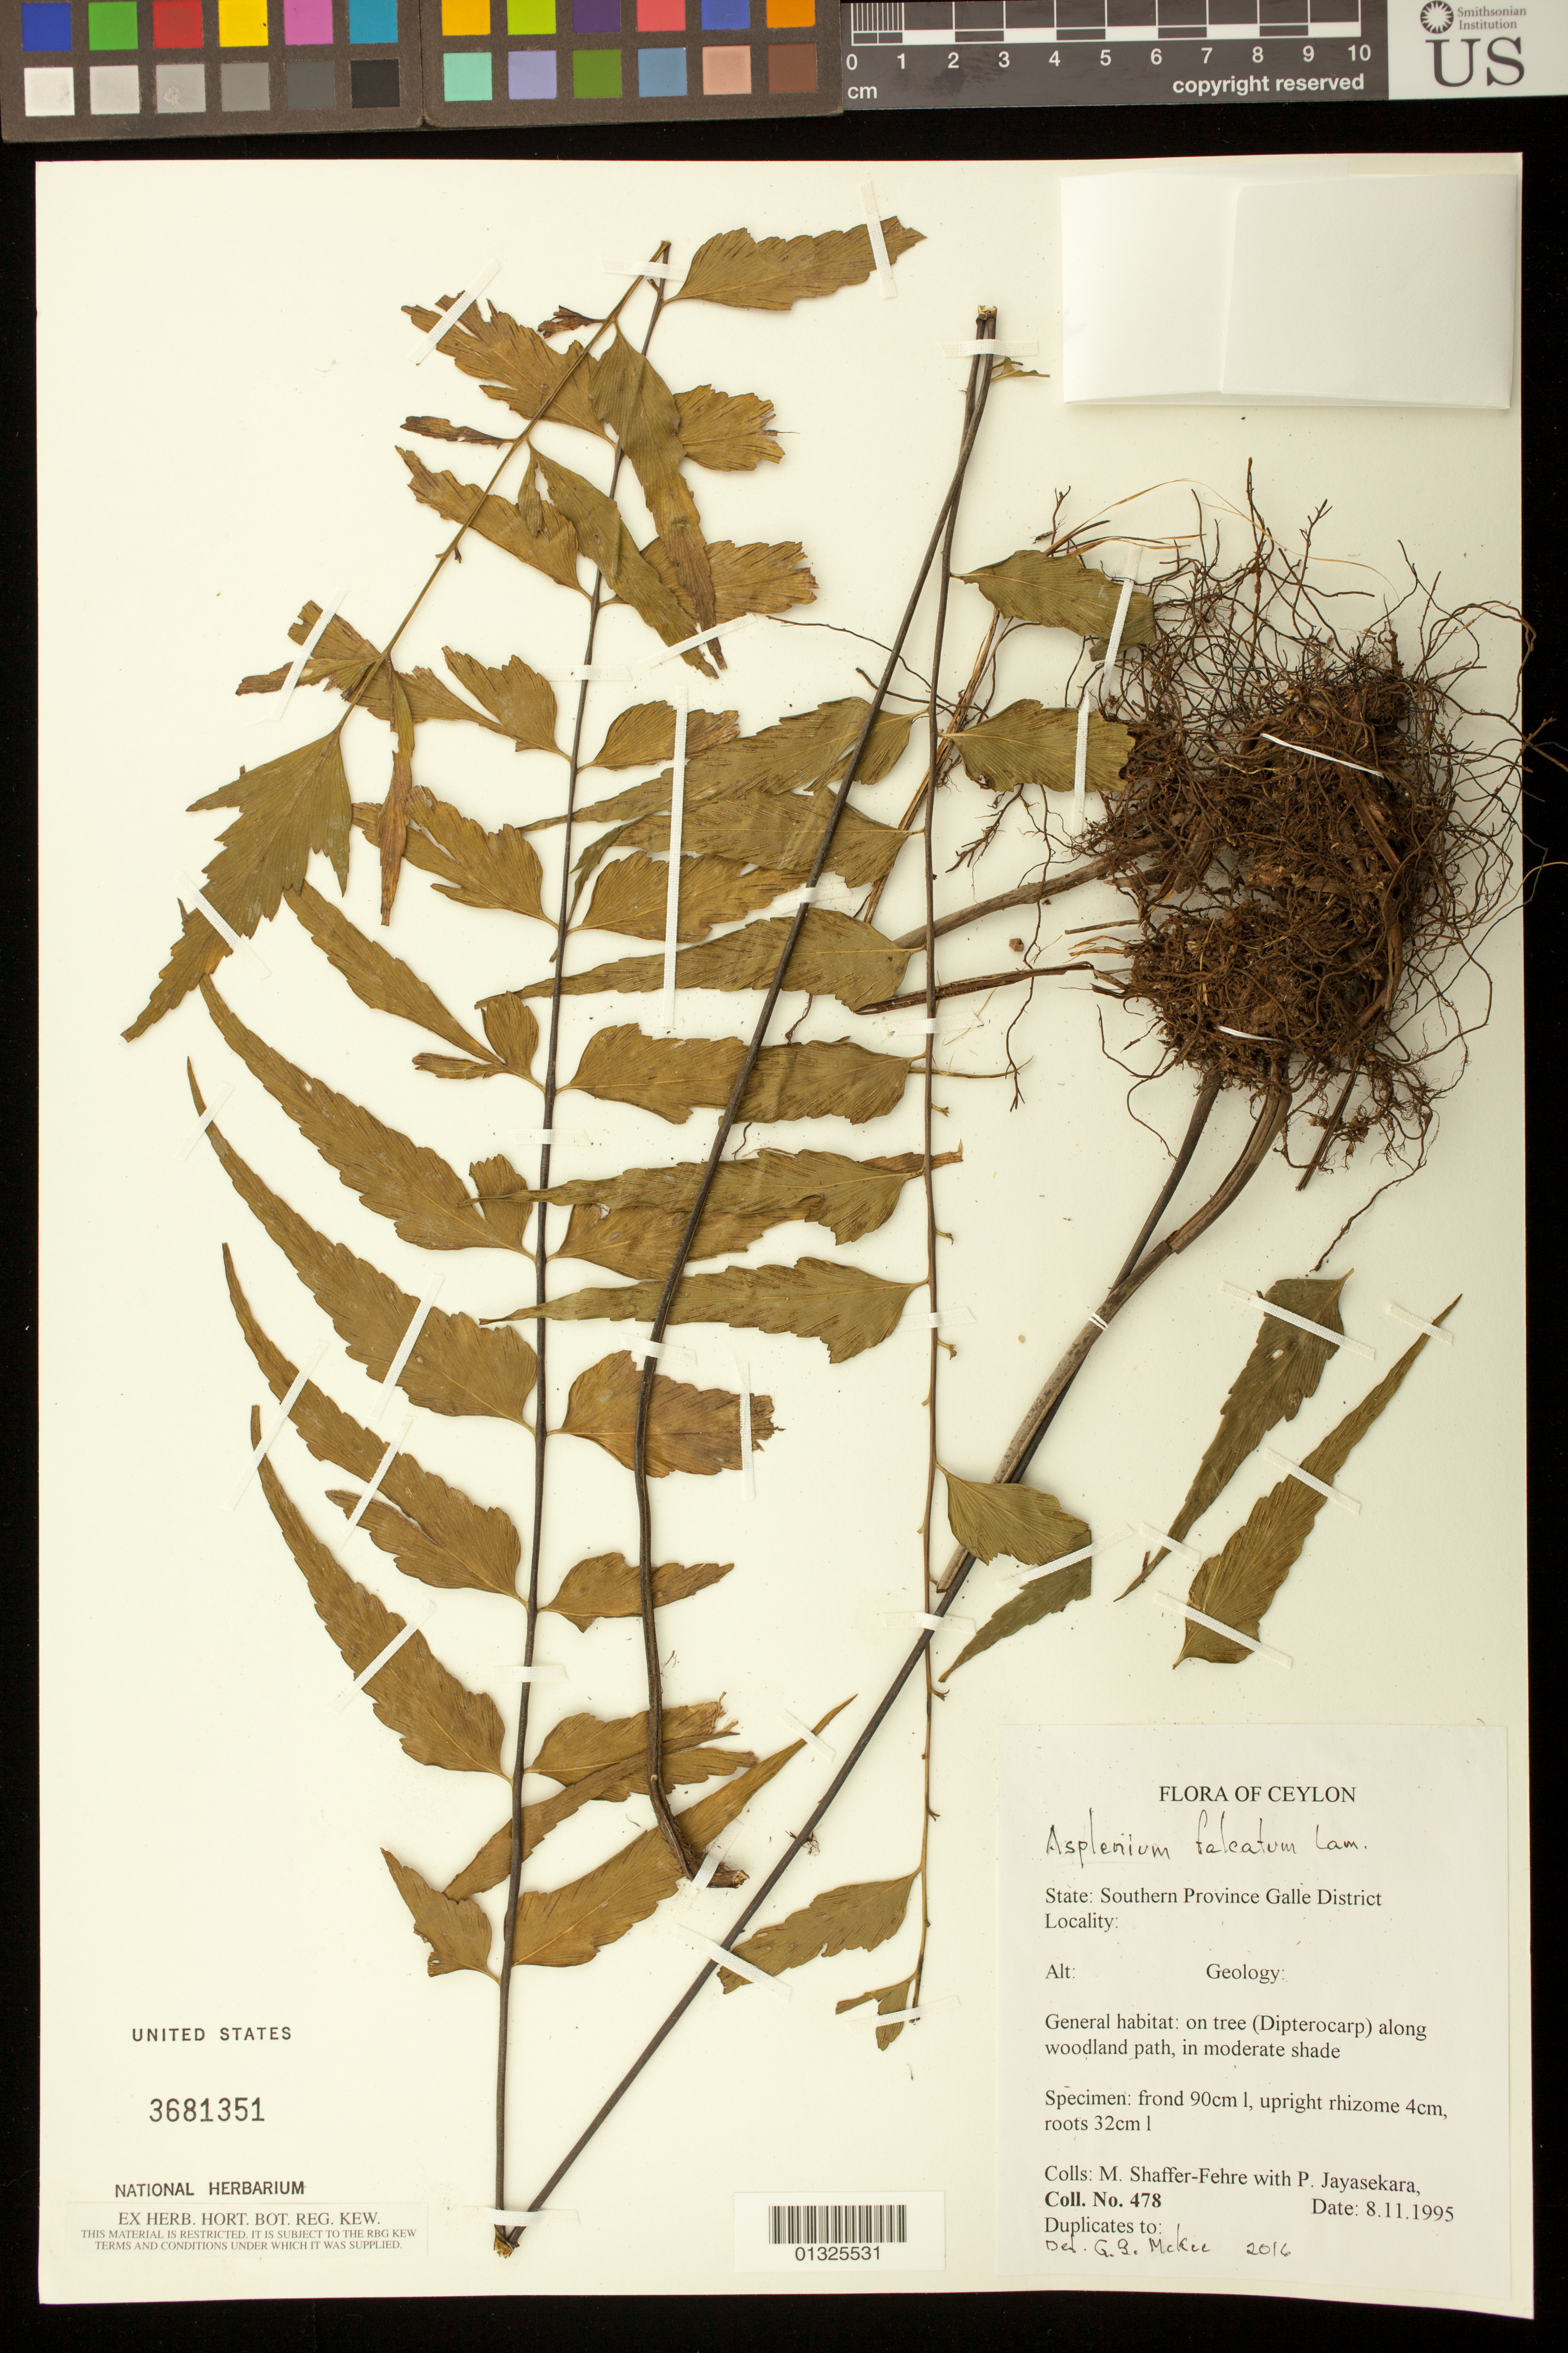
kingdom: Plantae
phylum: Tracheophyta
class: Polypodiopsida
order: Polypodiales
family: Aspleniaceae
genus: Asplenium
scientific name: Asplenium falcatum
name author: Lam.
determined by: McKee, G., (BOT), Smithsonian Institution - National Museum of Natural History (UNITED STATES)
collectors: M. Shaffer-Fehre & P. Jayasekara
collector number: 478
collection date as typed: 8.11.1995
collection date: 1995-08-11 or 1995-11-08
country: Sri Lanka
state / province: Southern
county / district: Galle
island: Ceylon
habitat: on tree (Dipterocarp) along woodland path, in moderate shade.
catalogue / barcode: US 3681351